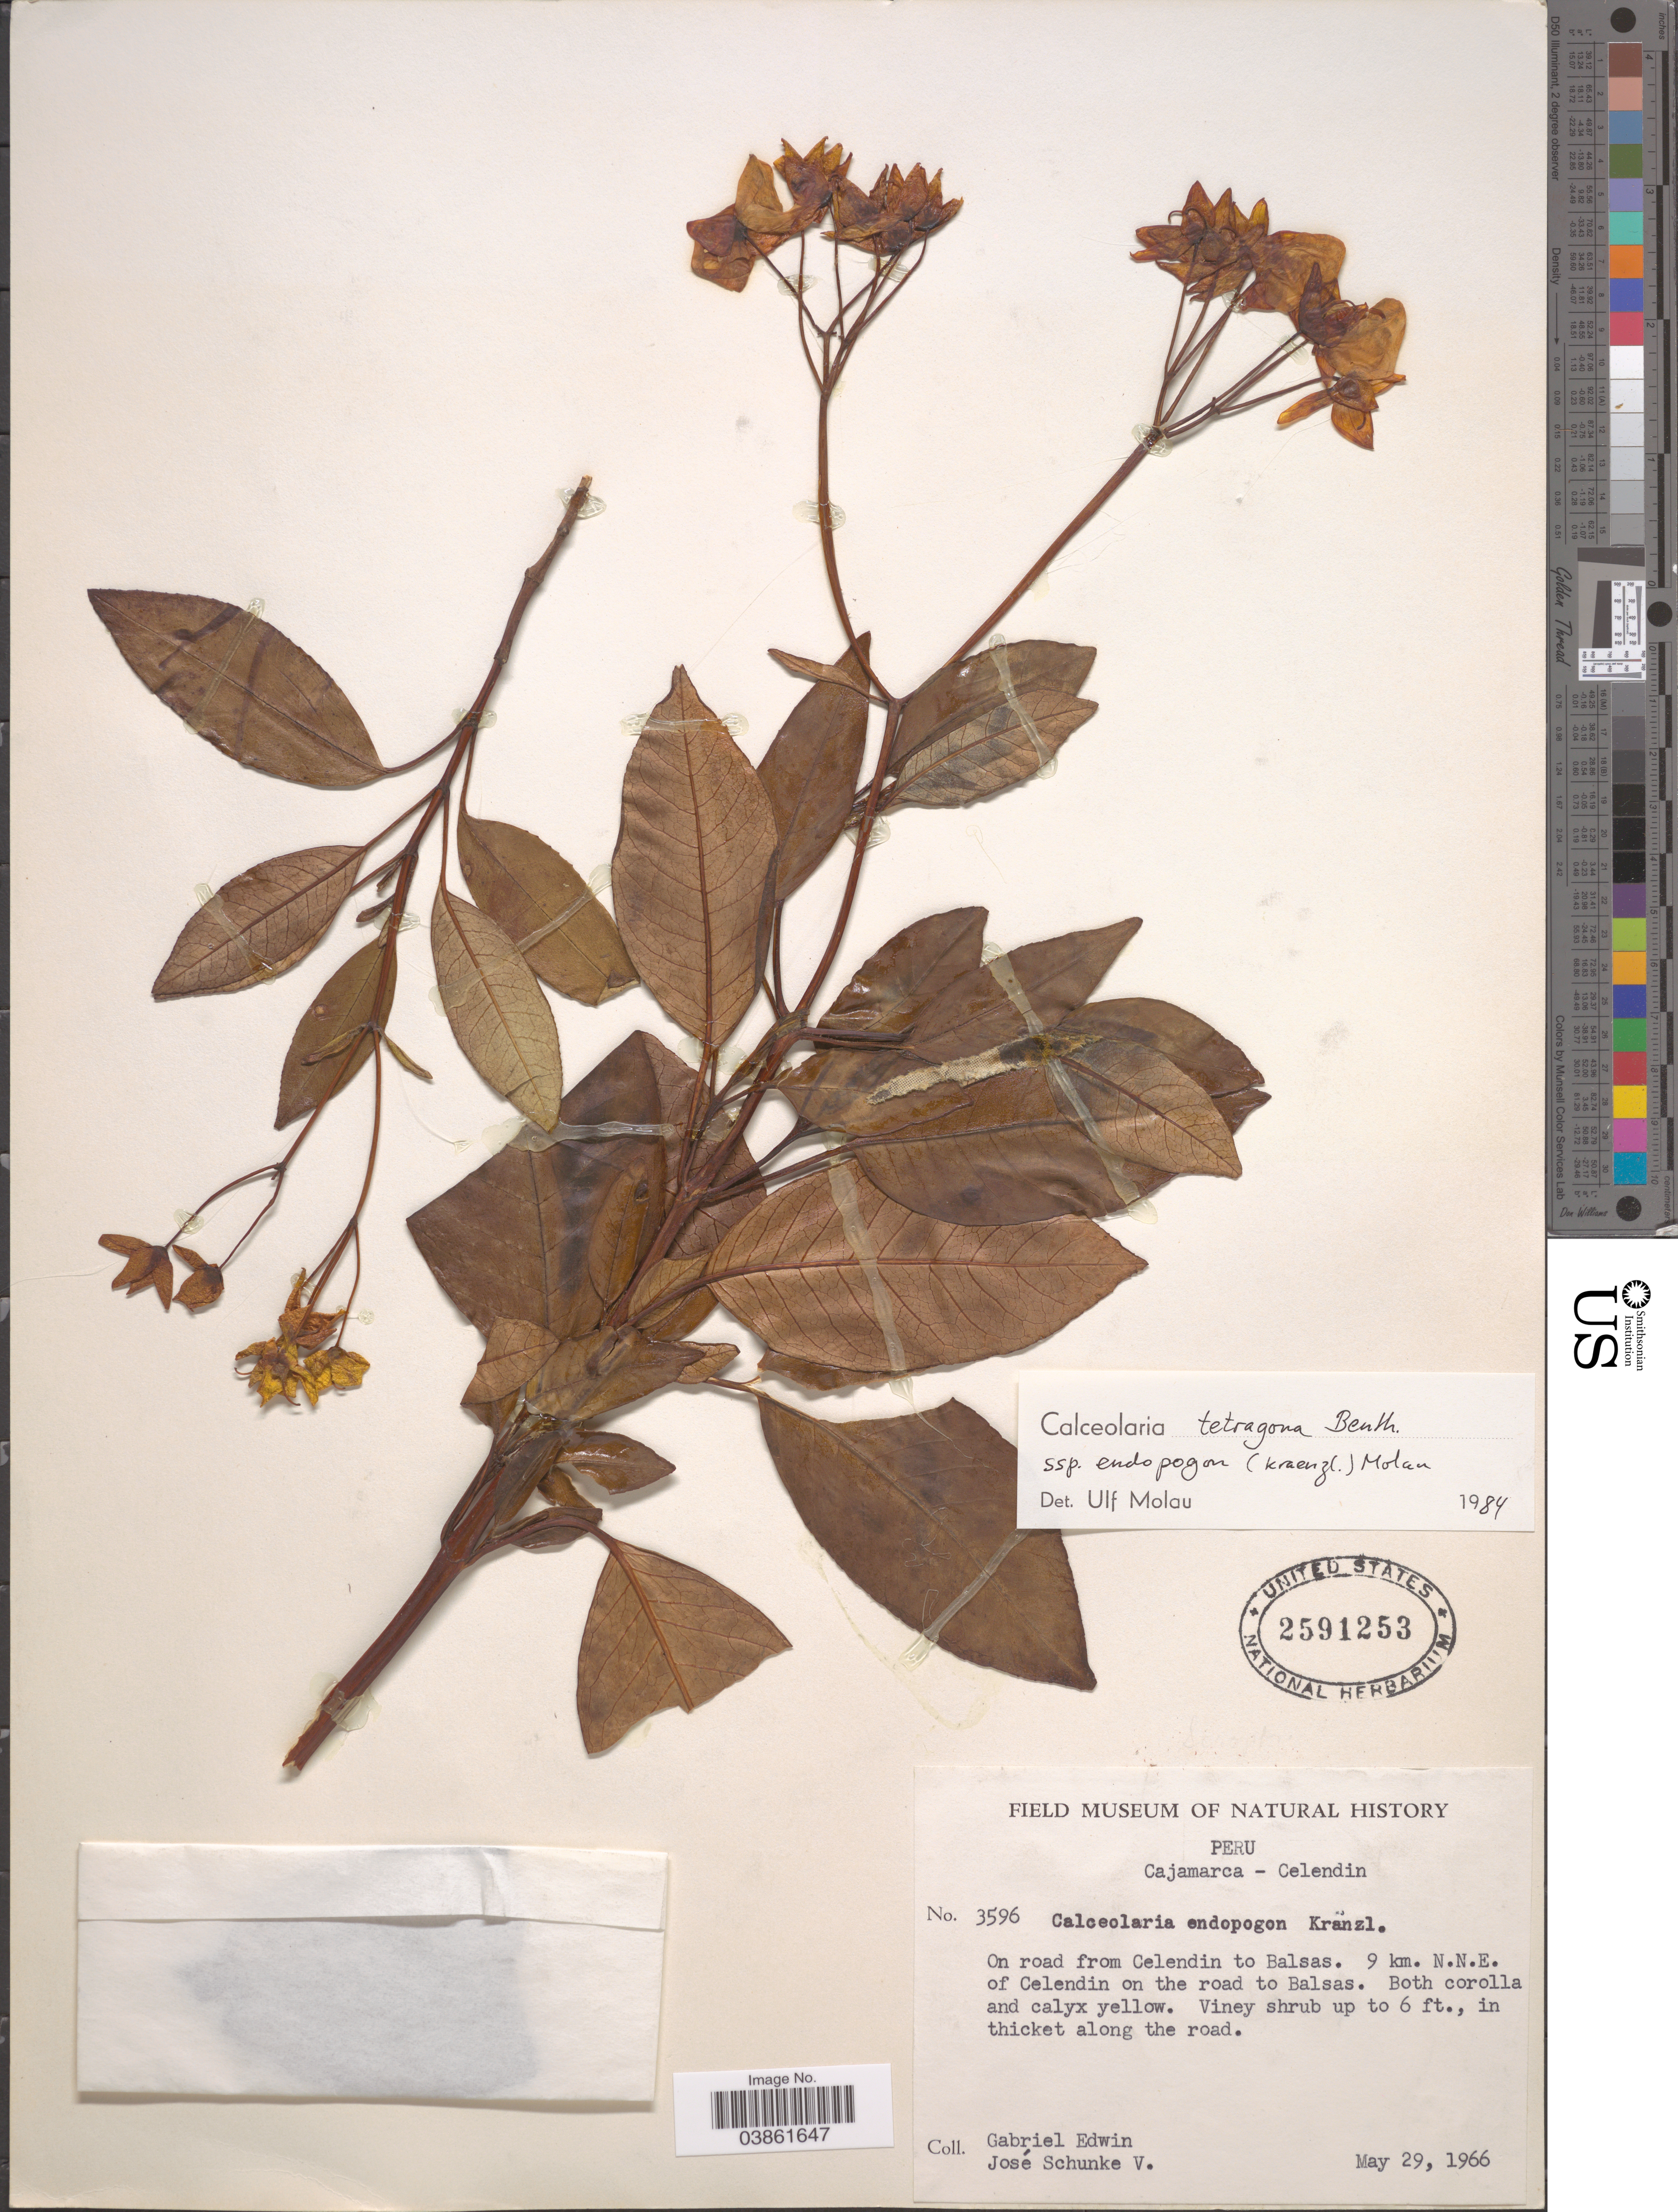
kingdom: Plantae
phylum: Tracheophyta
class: Magnoliopsida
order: Lamiales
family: Calceolariaceae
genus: Calceolaria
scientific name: Calceolaria tetragona subsp. endopogon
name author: (Kraenzl.) Molau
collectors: G. Edwin & J. Schunke Vigo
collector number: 3596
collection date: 1966-05-29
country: Peru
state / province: Cajamarca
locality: Celendin. On road from Celendin to Balsas. 9 km. N.N.E. of Celendin on the road to Balsas.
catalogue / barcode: US 2591253